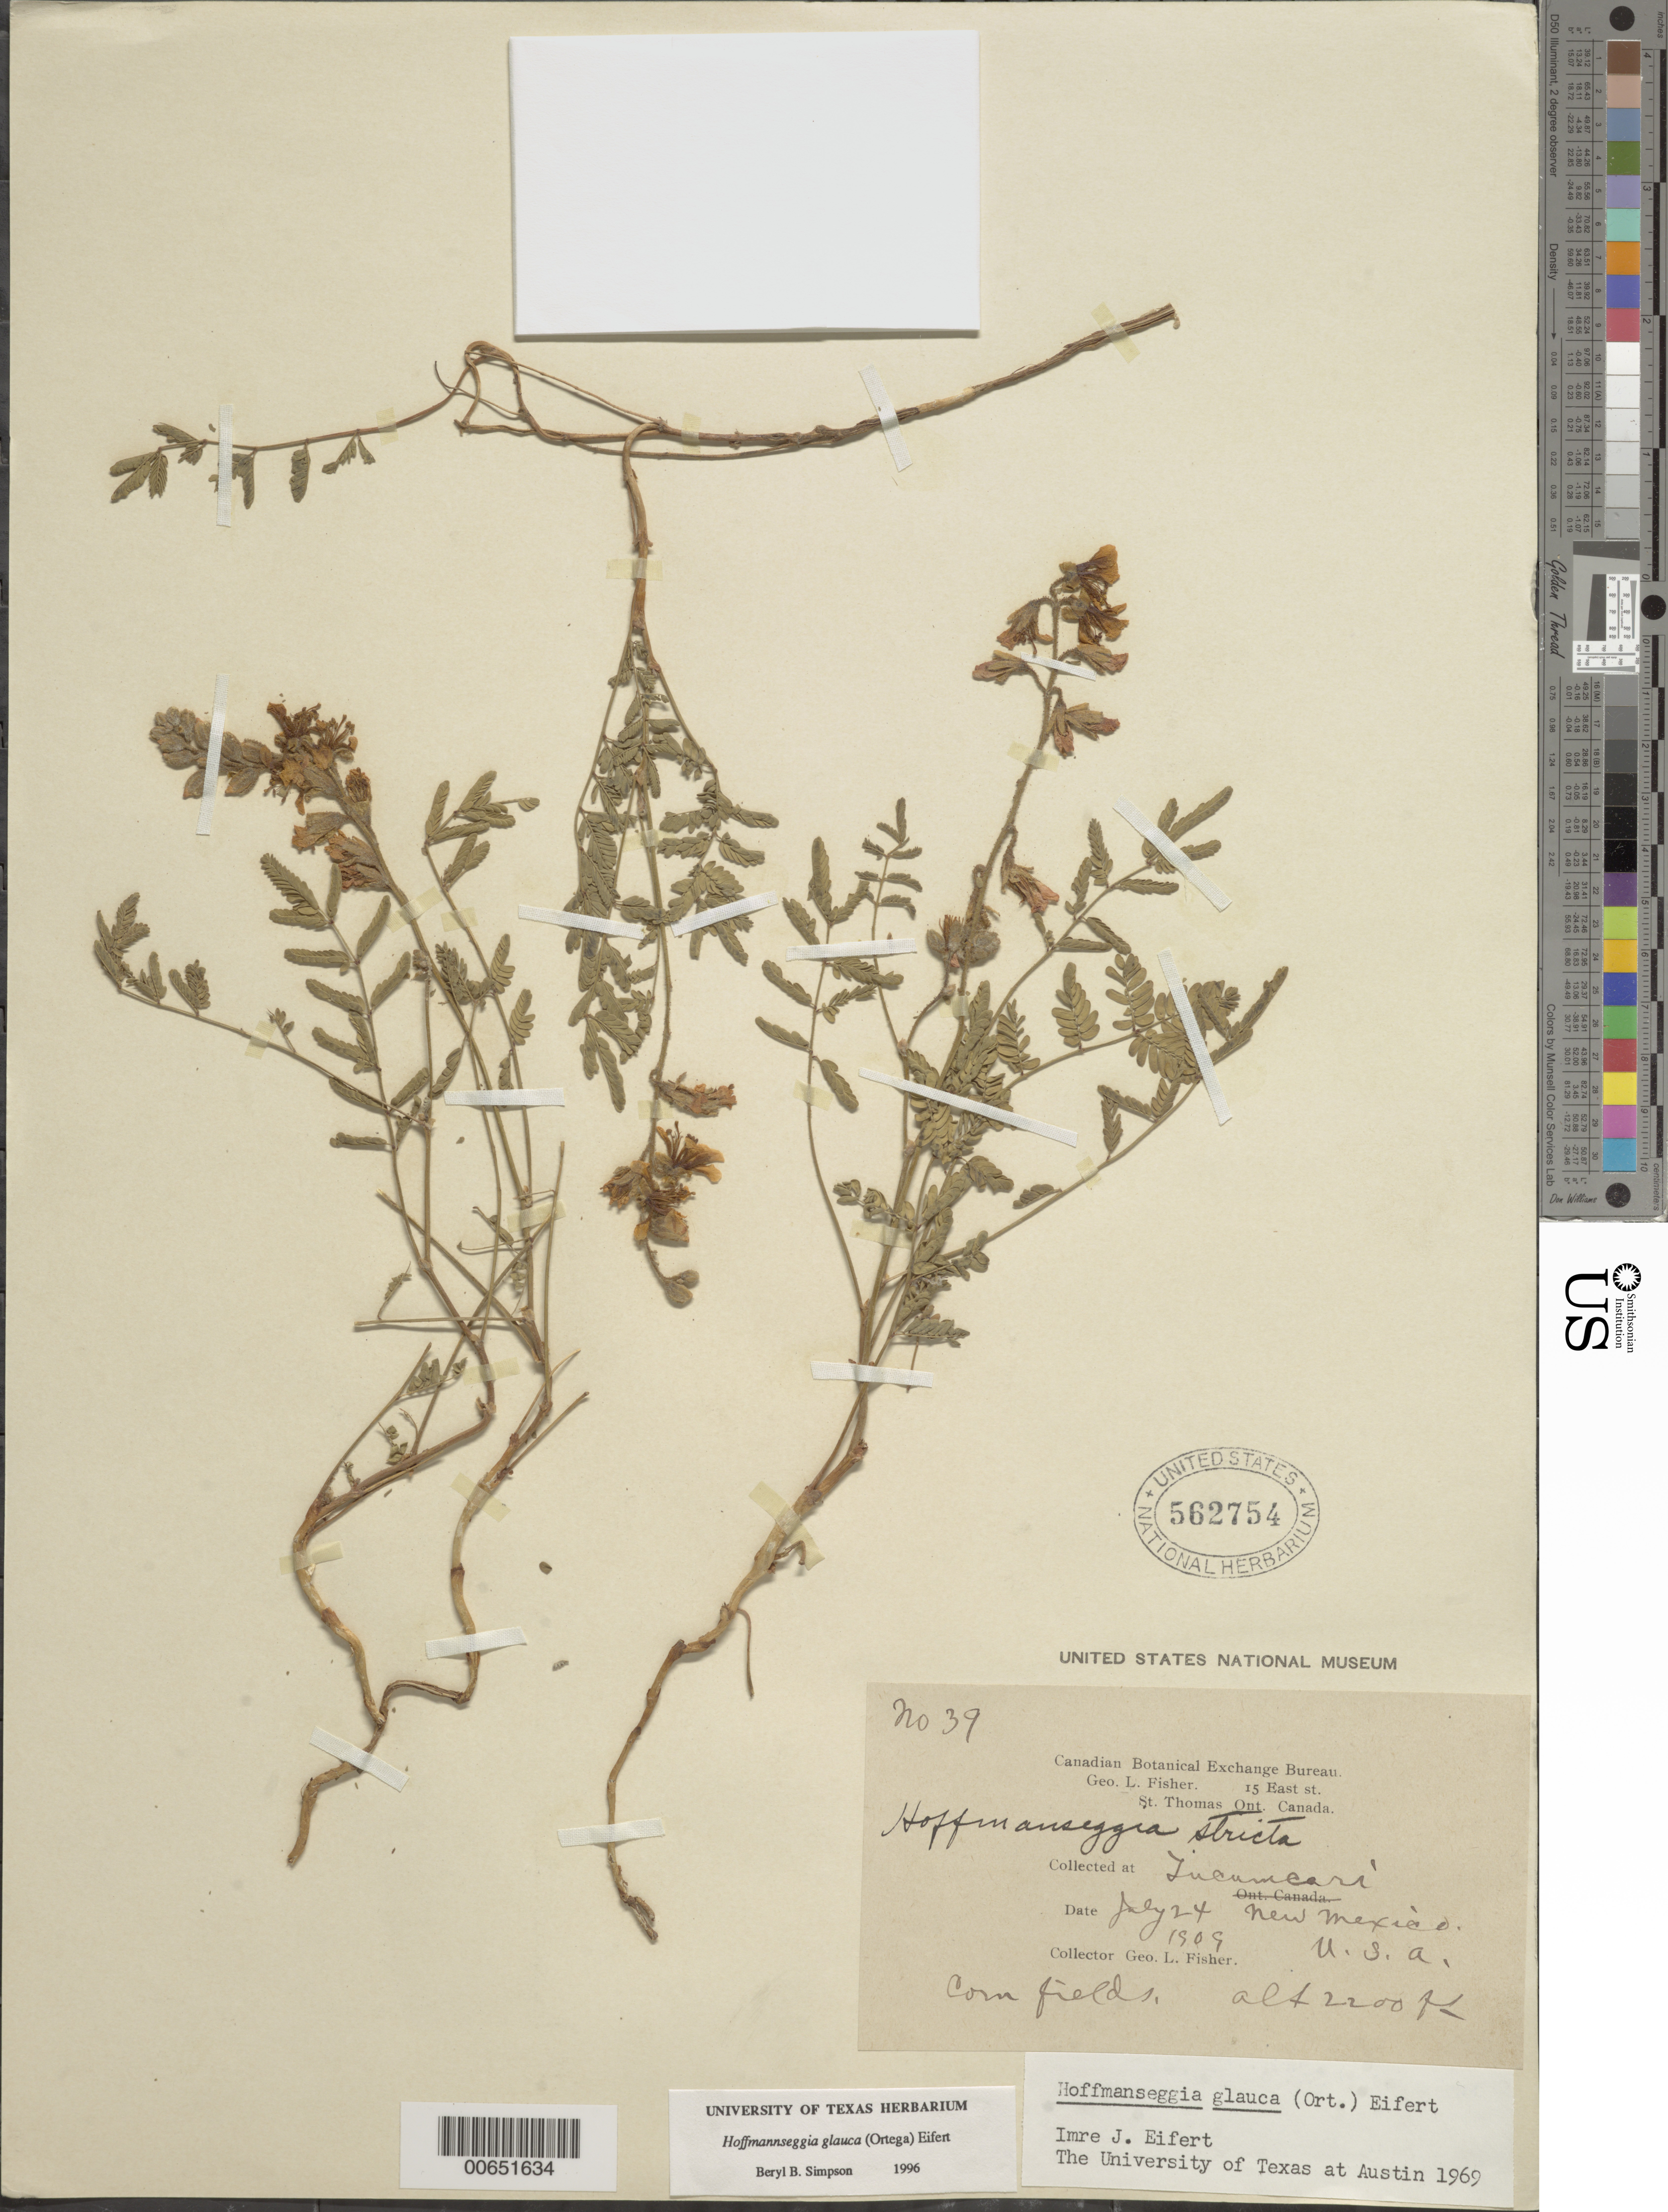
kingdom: Plantae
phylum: Tracheophyta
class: Magnoliopsida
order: Fabales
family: Fabaceae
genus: Hoffmannseggia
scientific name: Hoffmannseggia glauca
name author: (Ortega) Eifert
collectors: G. L. Fisher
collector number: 39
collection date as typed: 24 Jul 1909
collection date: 1909-07-24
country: United States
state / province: New Mexico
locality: Tucumcari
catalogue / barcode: US 562754